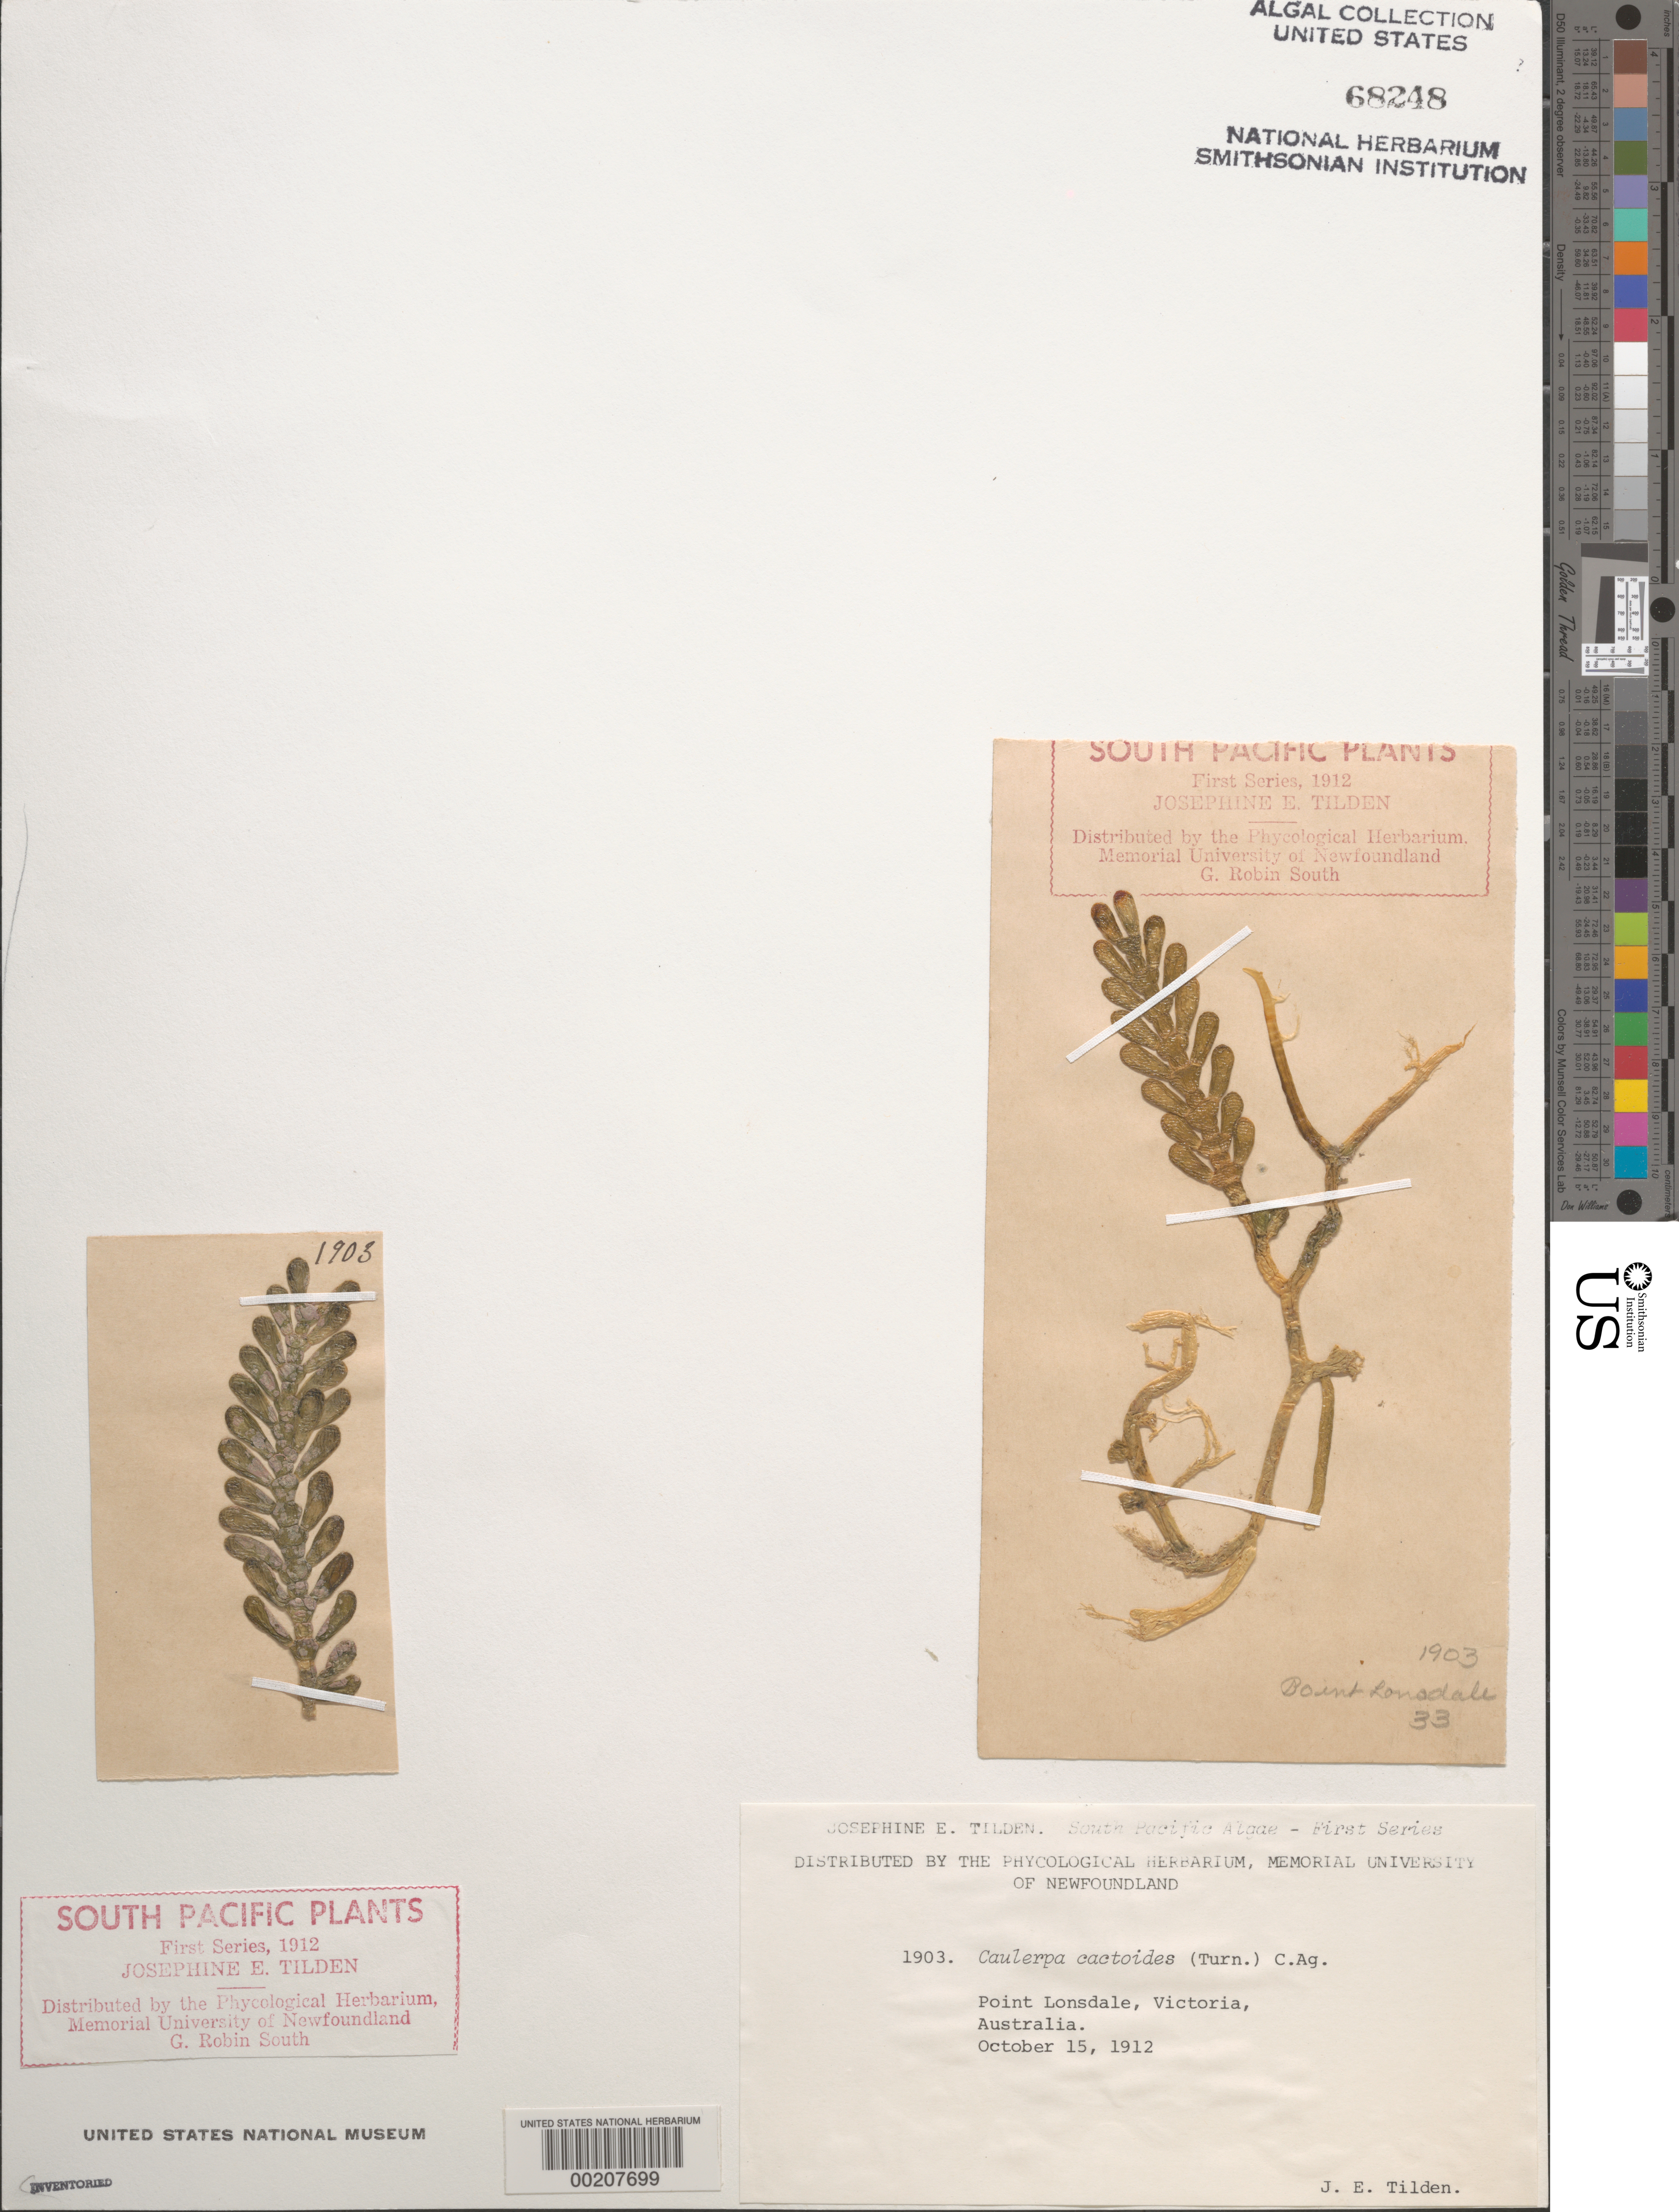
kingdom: Plantae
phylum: Chlorophyta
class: Ulvophyceae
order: Bryopsidales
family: Caulerpaceae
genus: Caulerpa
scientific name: Caulerpa cactoides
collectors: J. E. Tilden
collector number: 1903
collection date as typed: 15 Oct 1912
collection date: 1912-10-15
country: Australia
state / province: Victoria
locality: Point lonsdale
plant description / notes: Tilden, South Pacific Plants, Second Series, 1934-1935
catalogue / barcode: US 68248